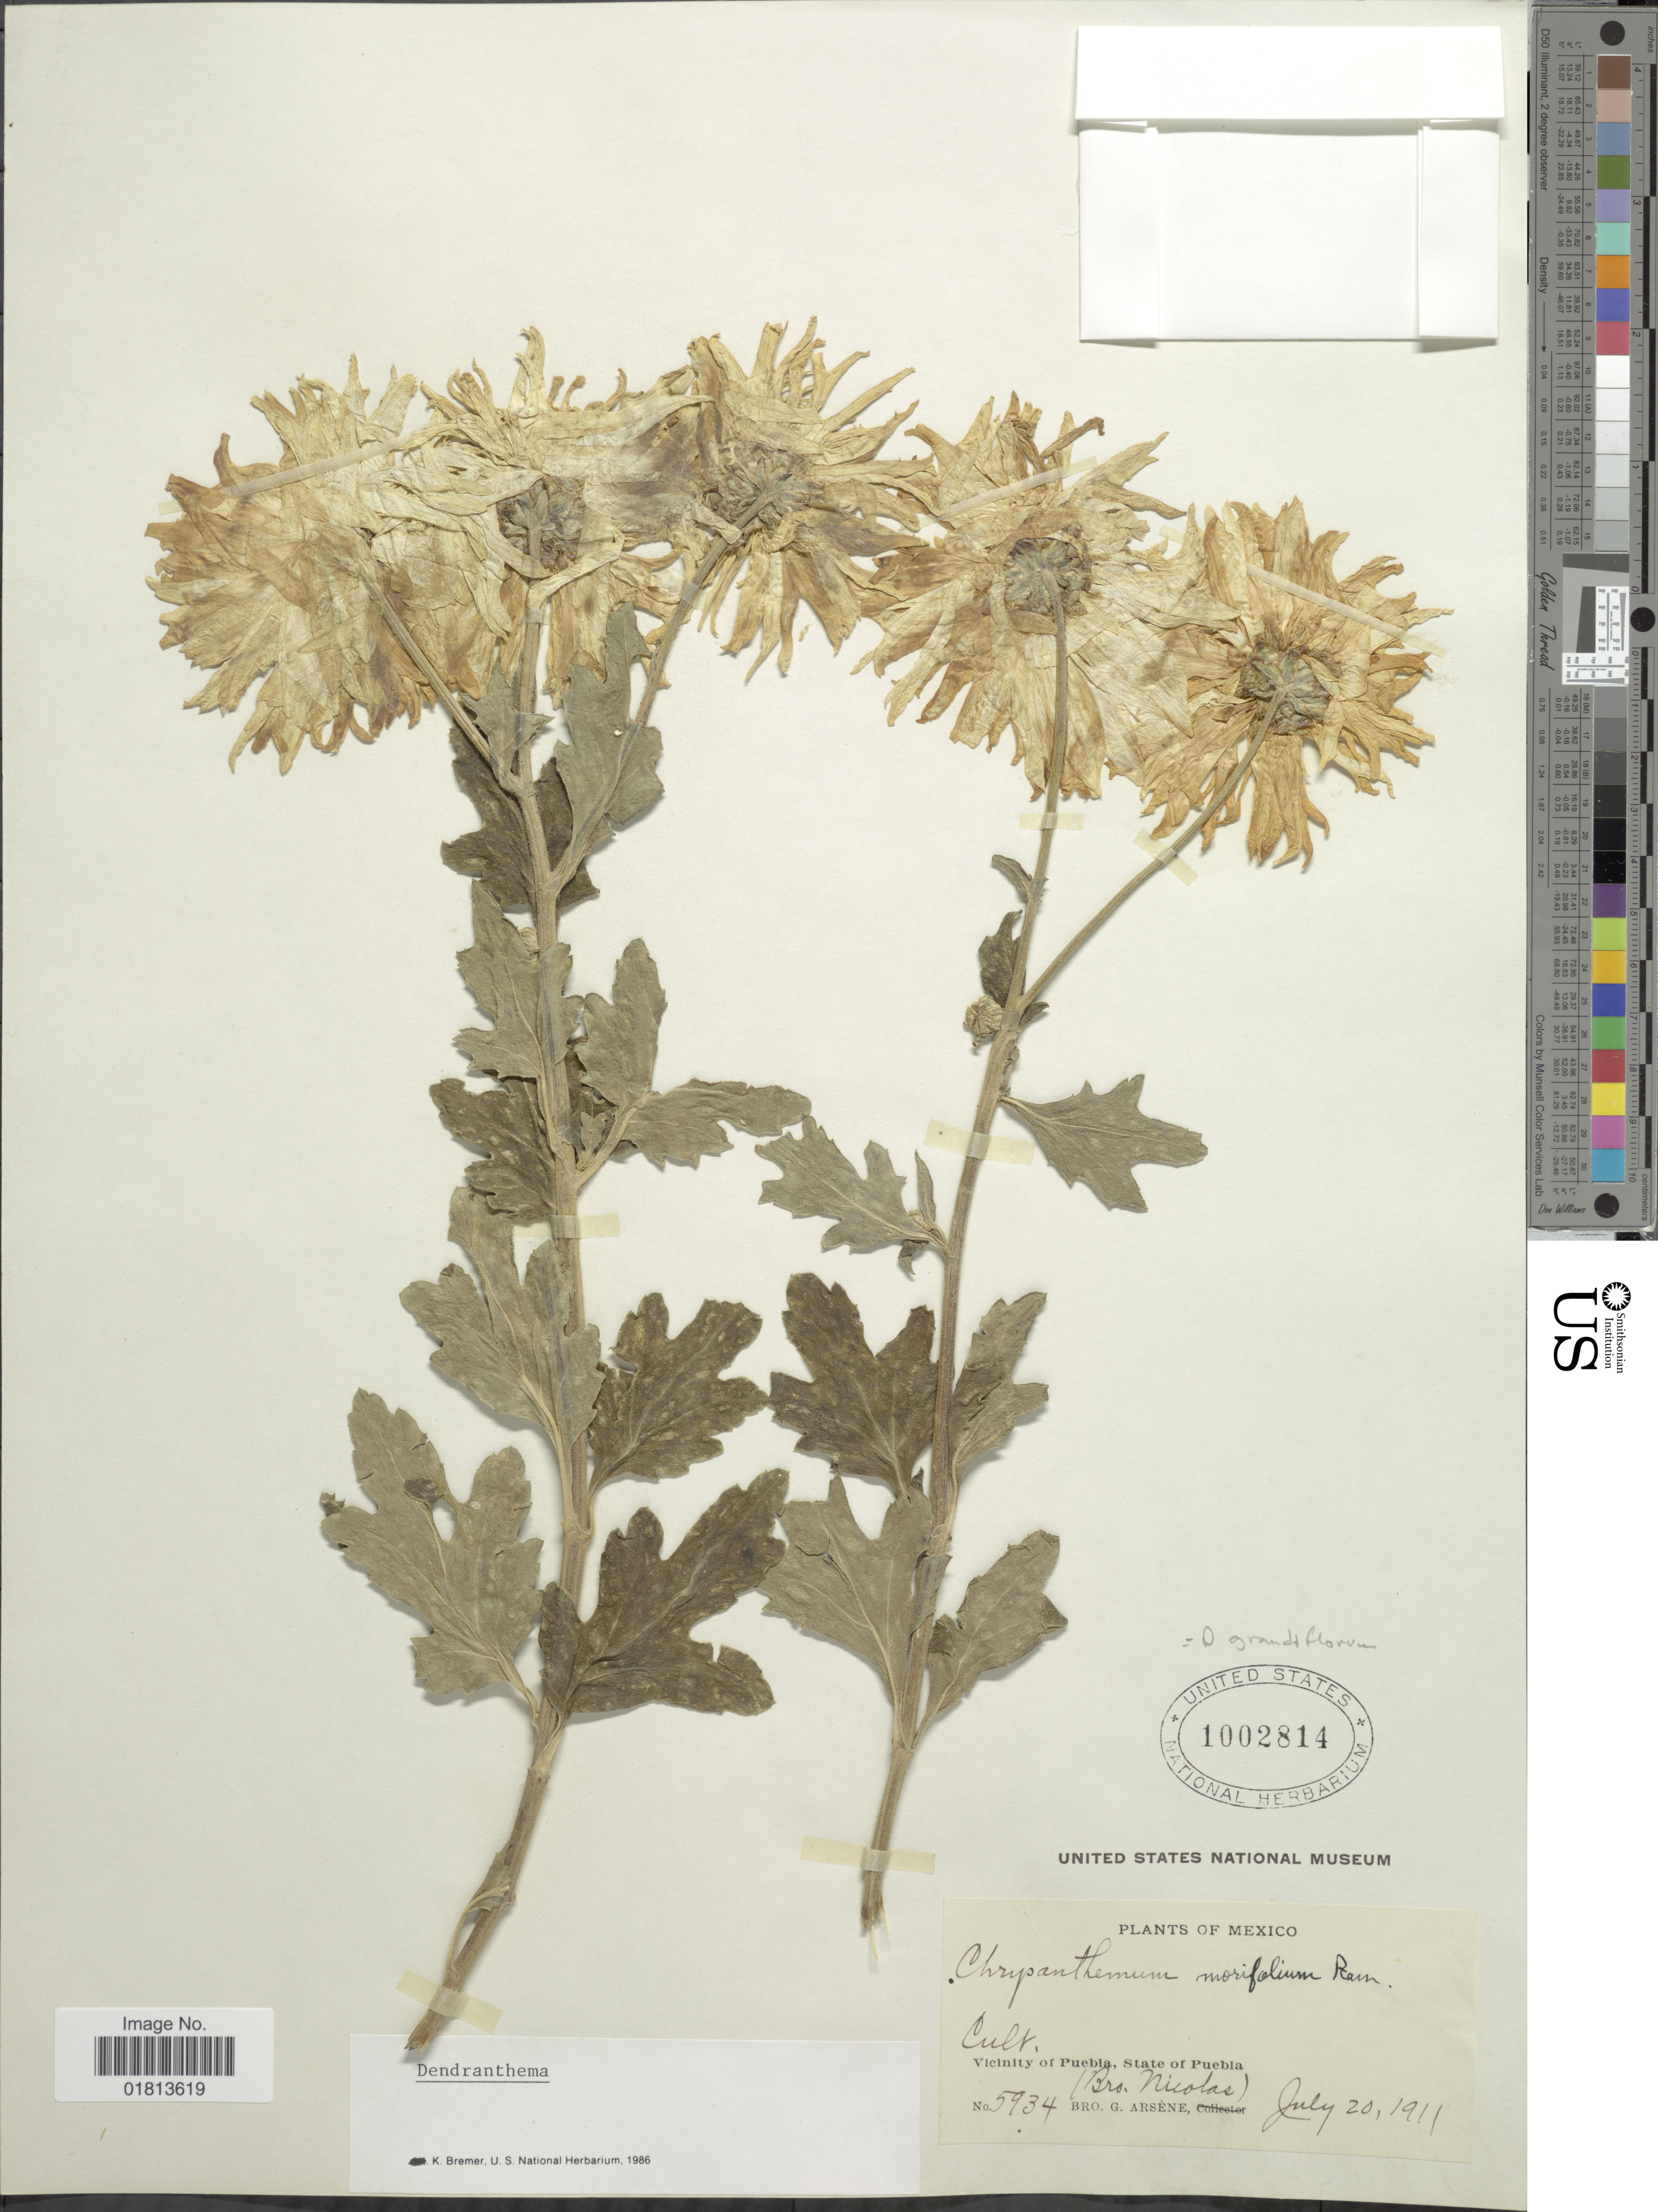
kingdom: Plantae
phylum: Tracheophyta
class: Magnoliopsida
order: Asterales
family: Asteraceae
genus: Dendranthema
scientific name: Dendranthema grandiflorum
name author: (Ramat.) Kitam.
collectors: Bro. Nicolas & Bro. G. Arsène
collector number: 5934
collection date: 1911-07-20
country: Mexico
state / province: Puebla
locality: Vicinity of Puebla, State of Puebla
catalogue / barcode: US 1002814